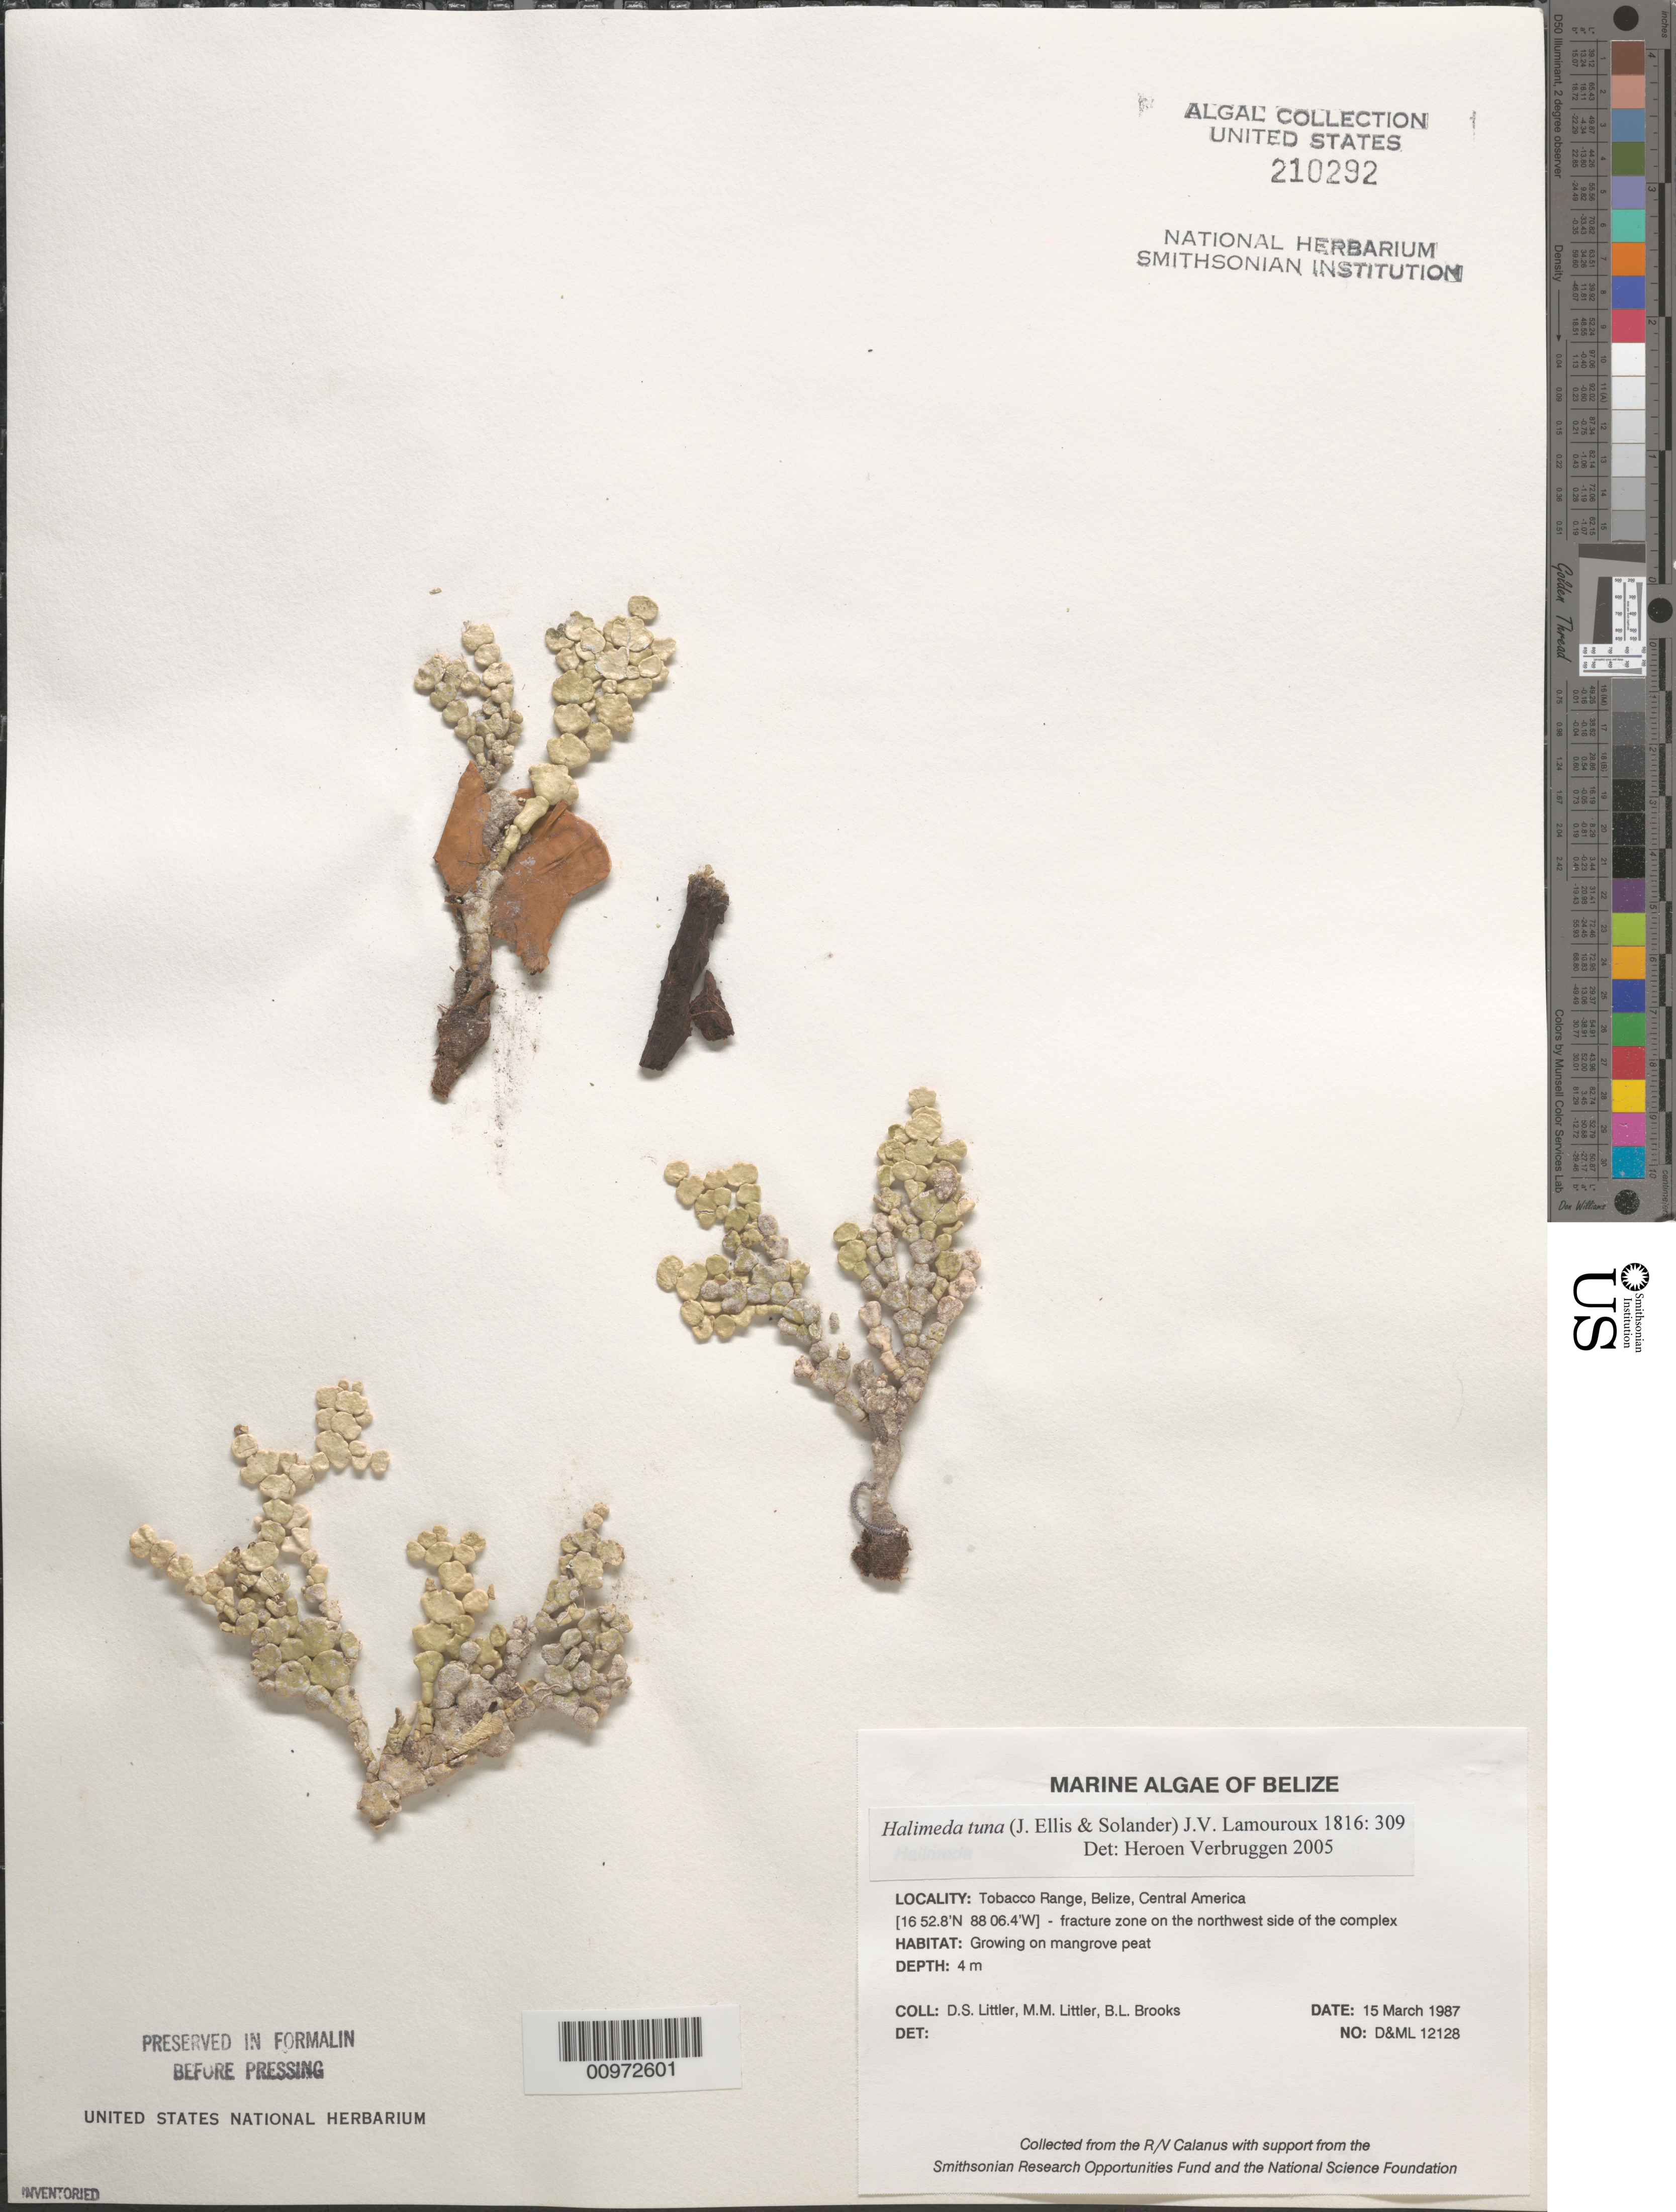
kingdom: Plantae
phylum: Chlorophyta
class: Ulvophyceae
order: Bryopsidales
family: Halimedaceae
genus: Halimeda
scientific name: Halimeda tuna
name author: (J. Ellis & Sol.) J.V.Lamouroux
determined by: Verbruggen, H.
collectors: D. S. Littler, M. M. Littler & B. Brooks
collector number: D&ML 12128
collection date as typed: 15 Mar 1987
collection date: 1987-03-15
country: Belize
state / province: Stann Creek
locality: Tobacco Range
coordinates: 16 52.8'N, 88 06.4'W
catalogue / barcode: US 210292